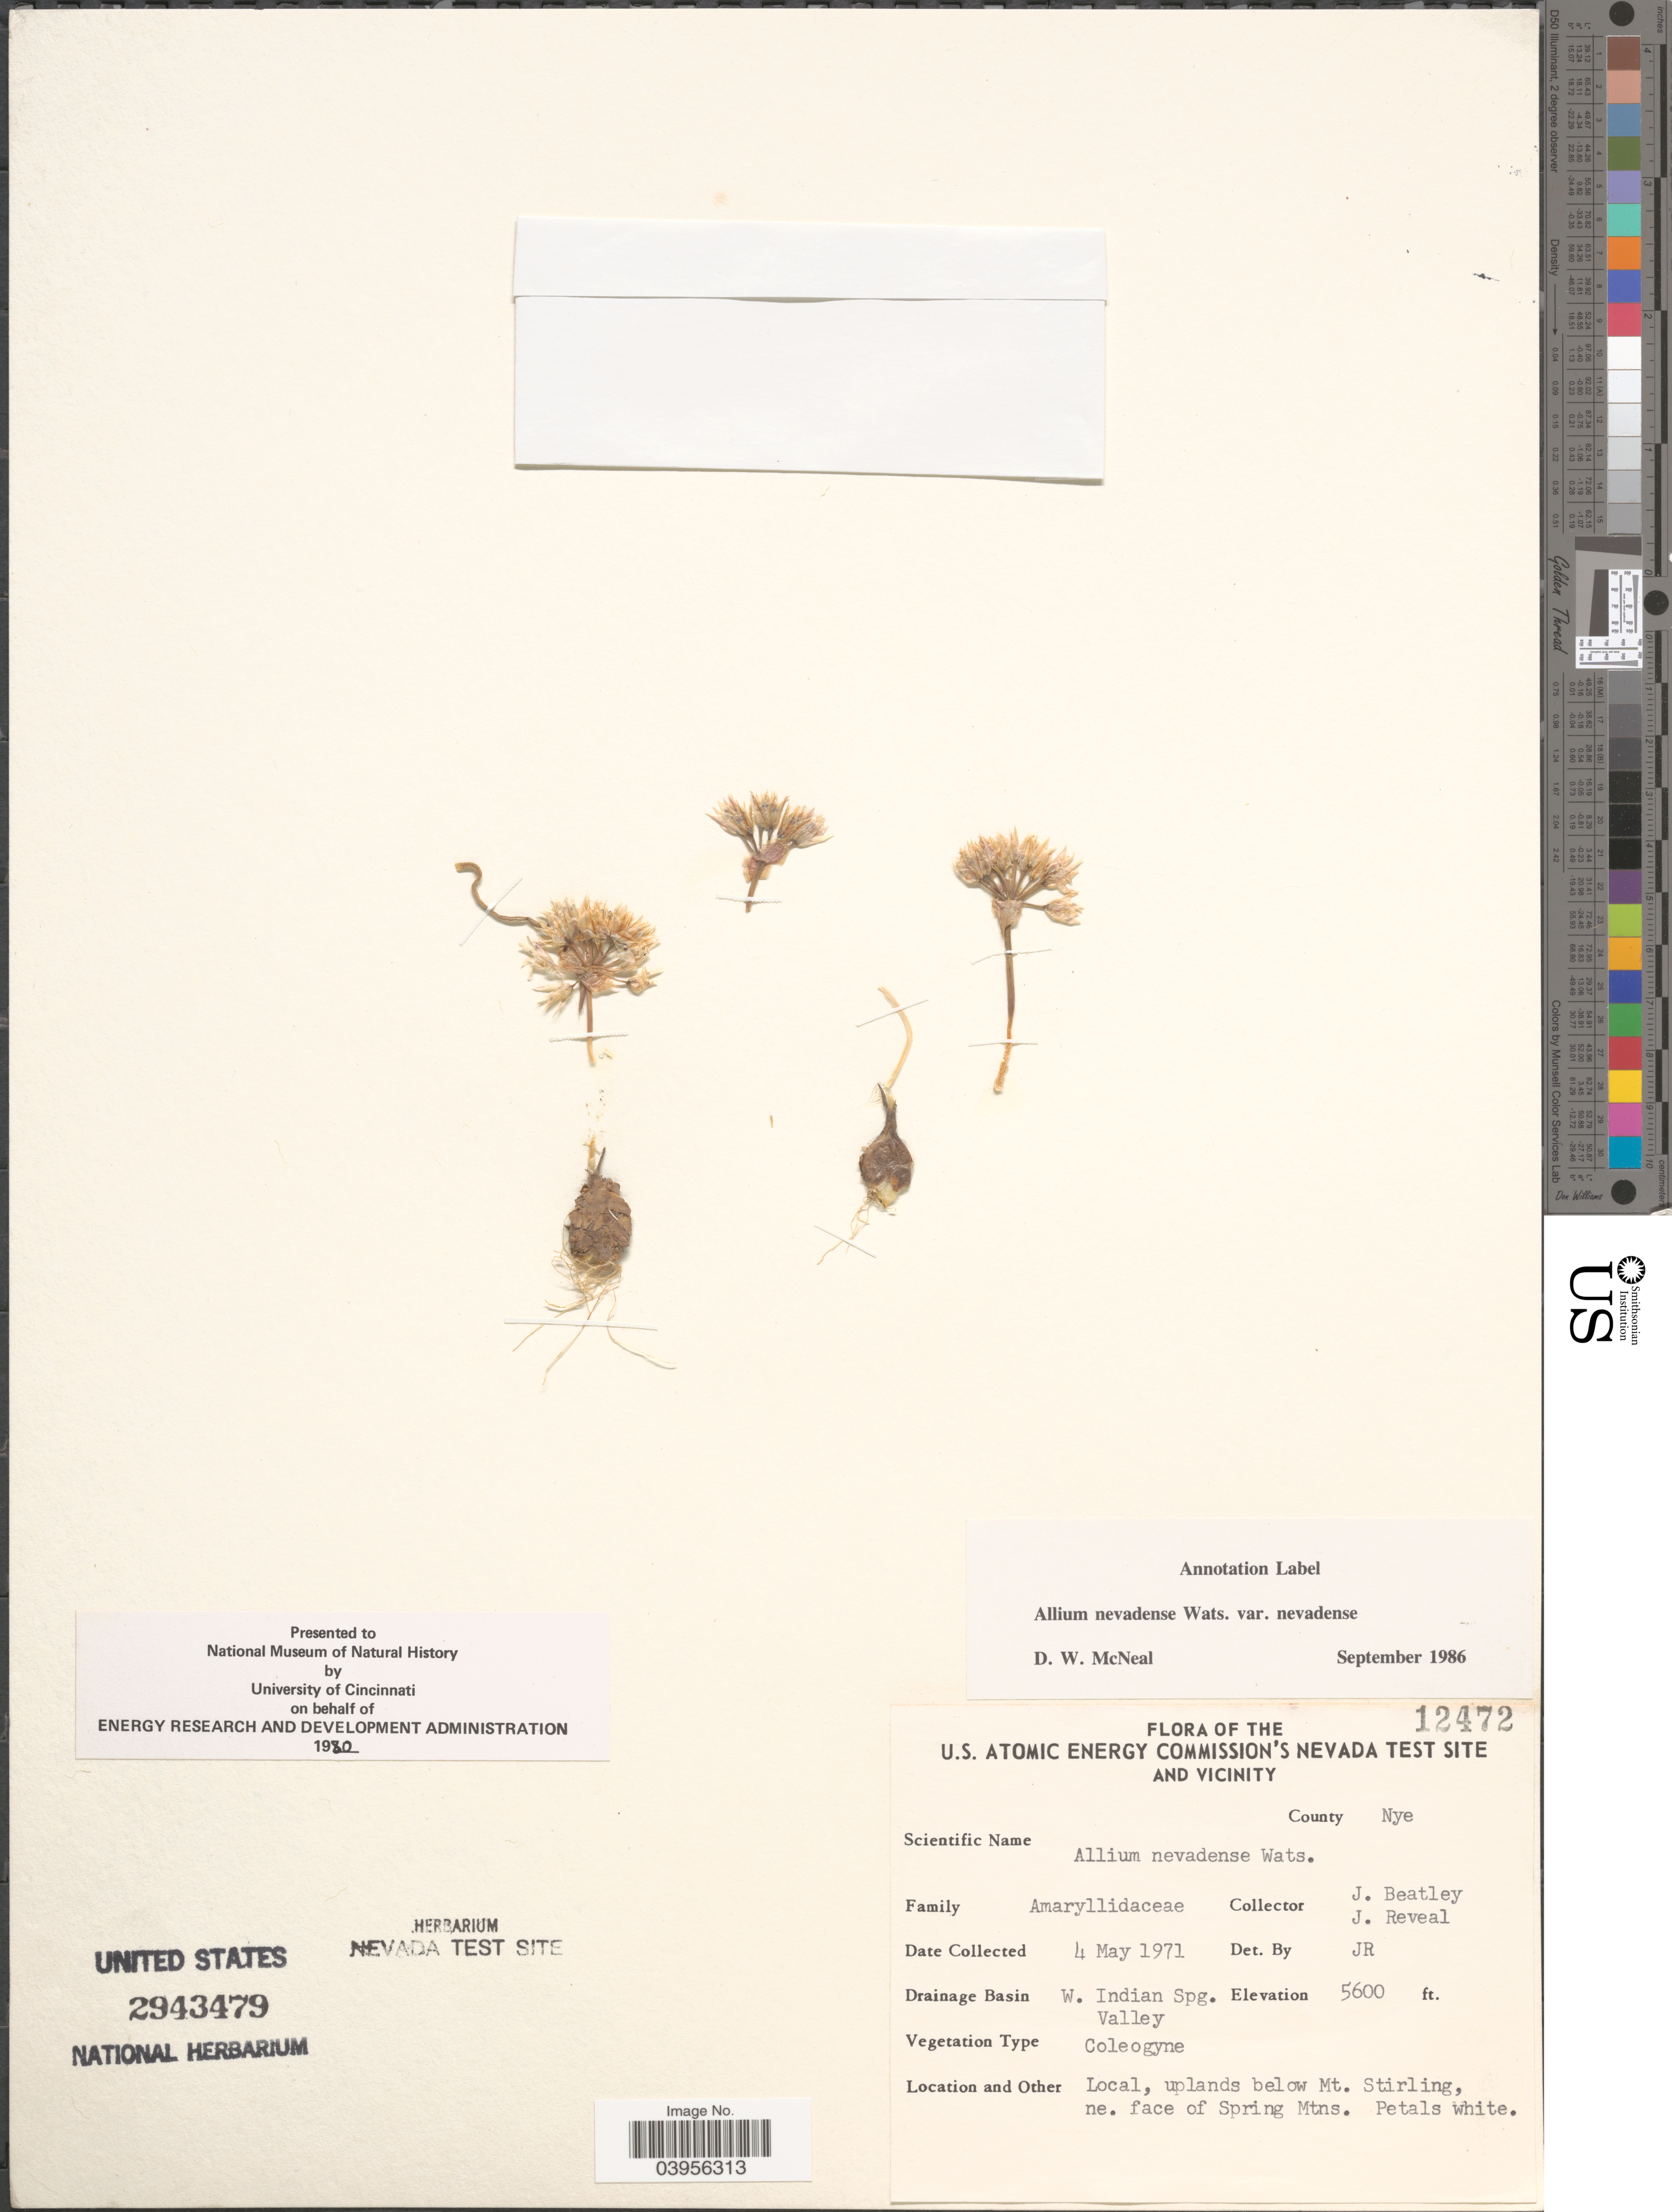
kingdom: Plantae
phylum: Tracheophyta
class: Liliopsida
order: Asparagales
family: Amaryllidaceae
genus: Allium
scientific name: Allium nevadense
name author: S. Watson in C. King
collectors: J. C. Beatley & J. Reveal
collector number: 12472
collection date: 1971-05-04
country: United States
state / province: Nevada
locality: U.S. Atomic Energy Commision's Nevada Test Site and Vicinity. County Nye. Drainage Basin W. Indian Spg. Valley. Uplands below Mt. Stirling, ne. face of Spring Mtns.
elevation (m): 1707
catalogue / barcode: US 2943479